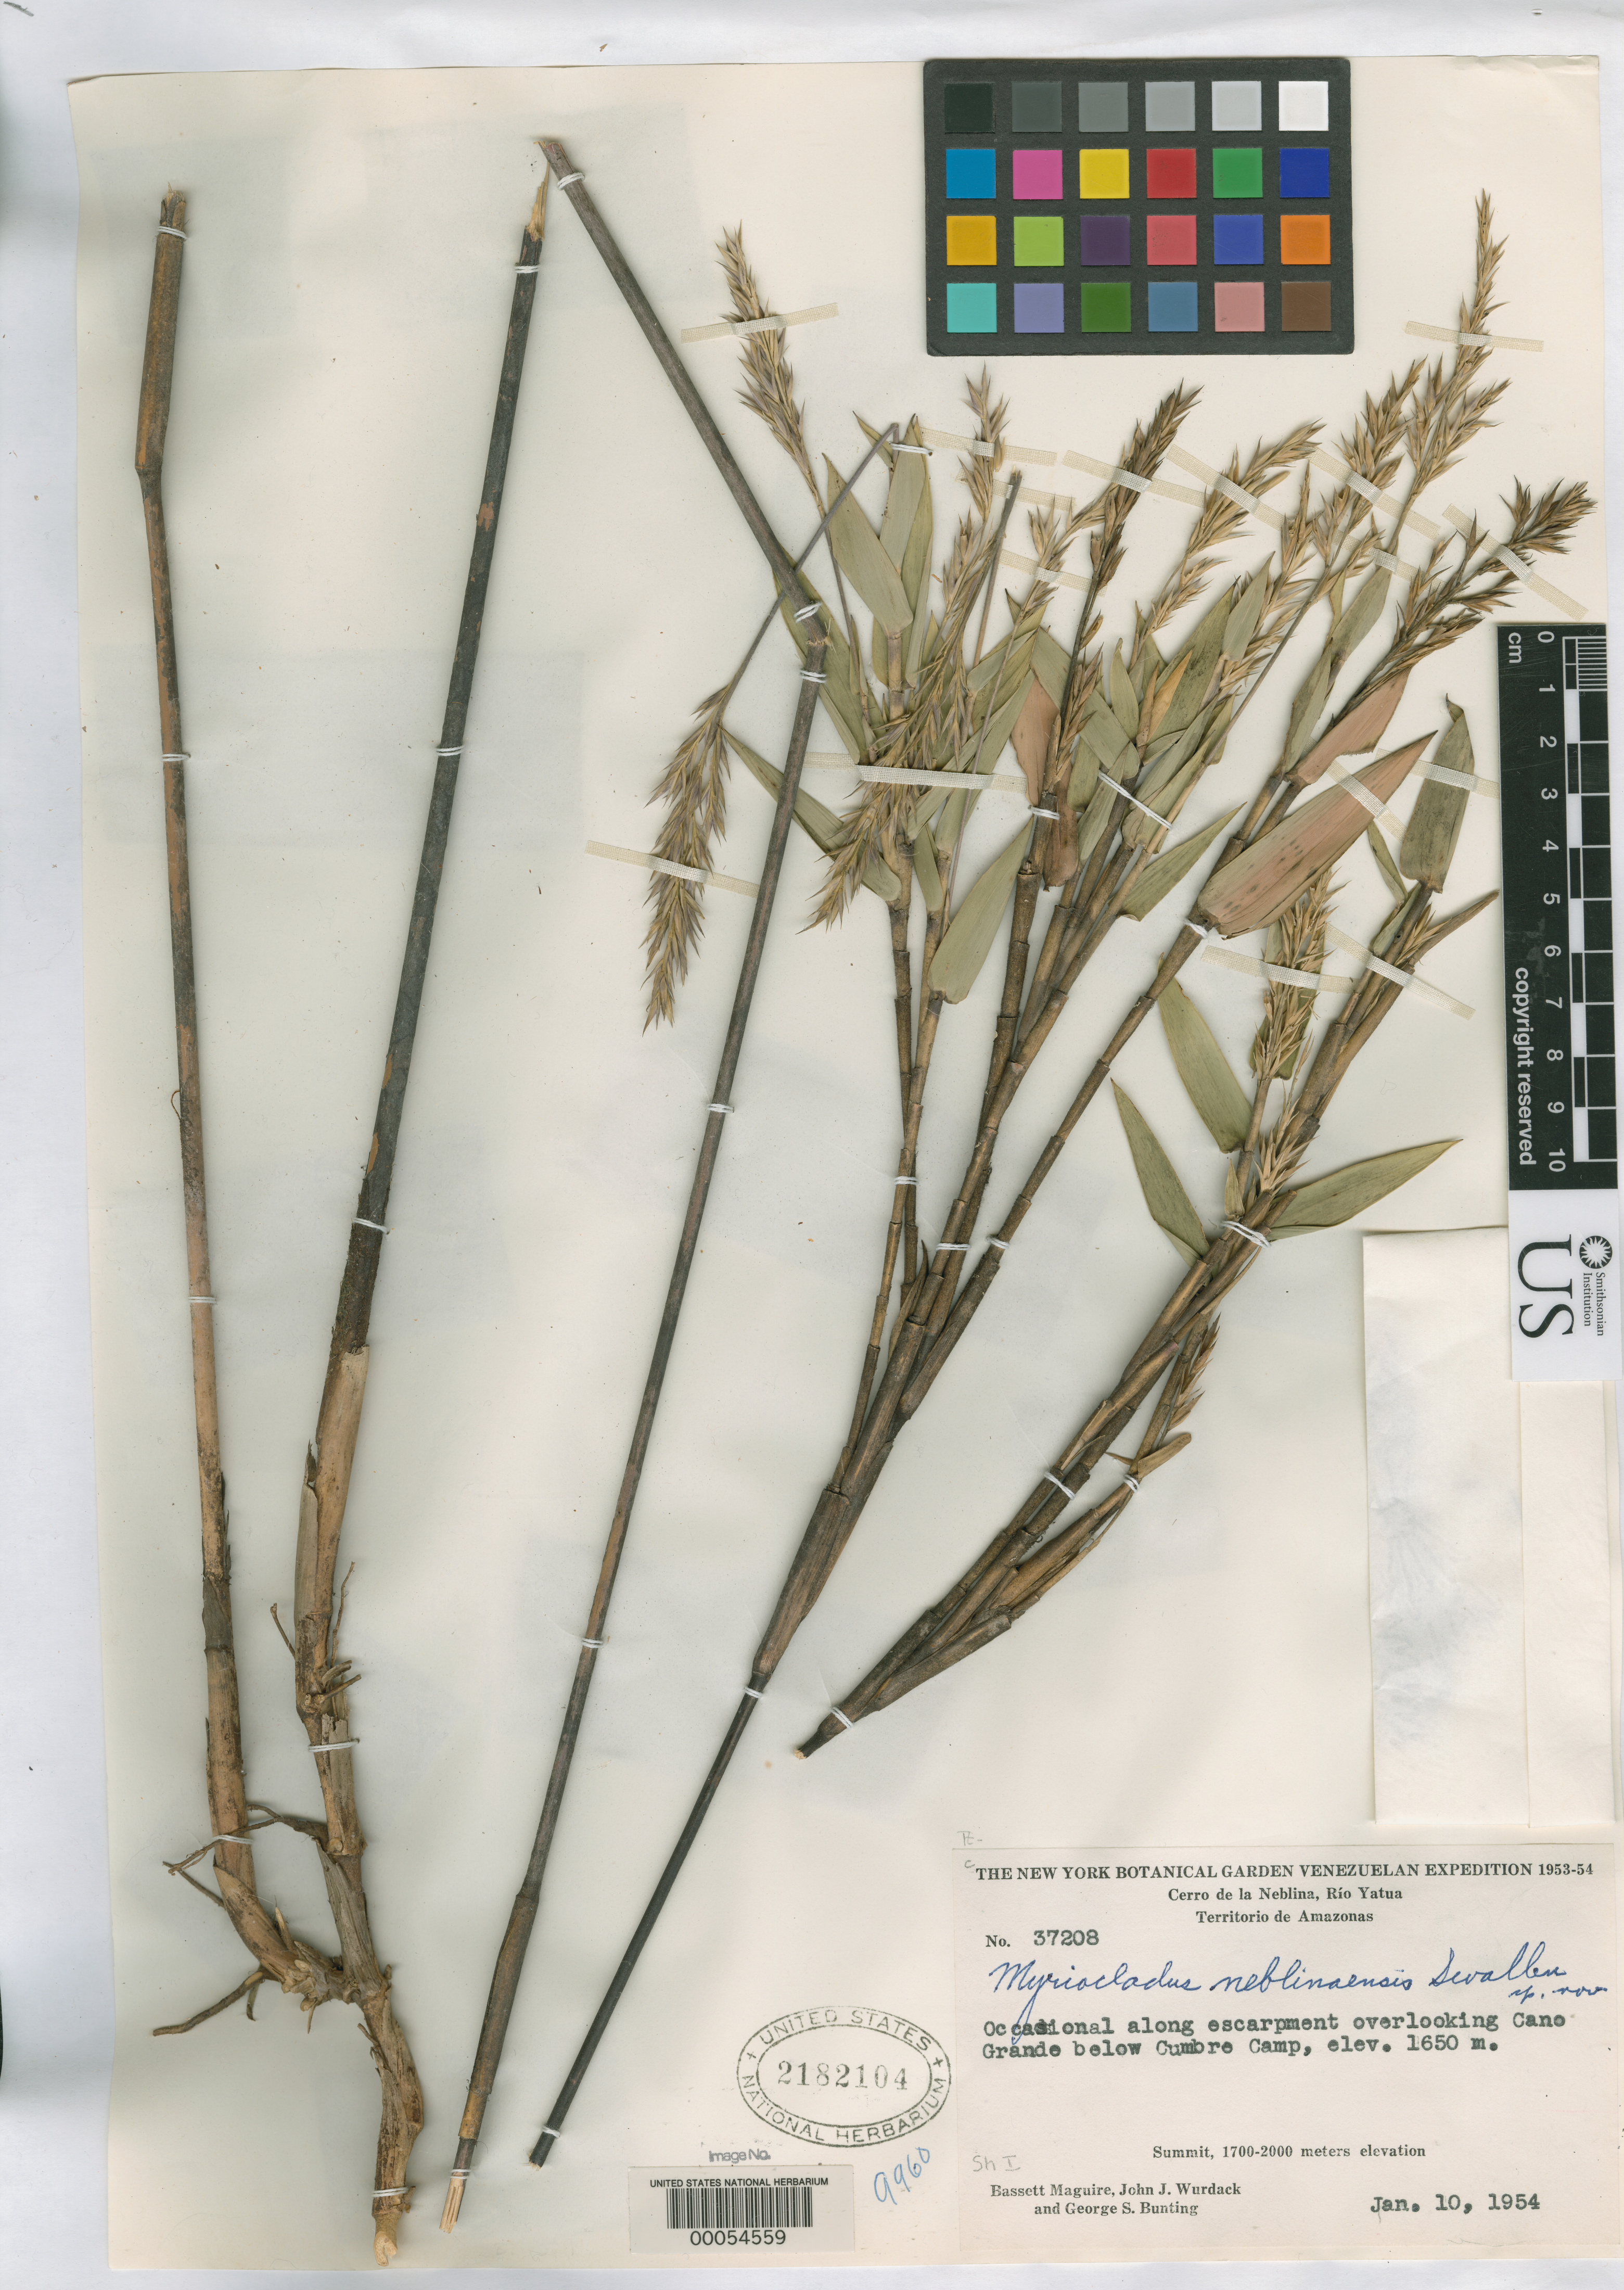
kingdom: Plantae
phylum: Tracheophyta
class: Liliopsida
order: Poales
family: Poaceae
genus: Myriocladus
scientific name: Myriocladus neblinaensis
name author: Swallen in Maguire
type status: Holotype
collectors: B. Maguire, J. J. Wurdack & G. S. Bunting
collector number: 37208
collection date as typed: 10 Jan 1954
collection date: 1954-01-10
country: Venezuela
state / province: Amazonas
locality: Cerro de La Neblina, Rio Yatua, overlooking Cano Grande.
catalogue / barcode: US 2182104